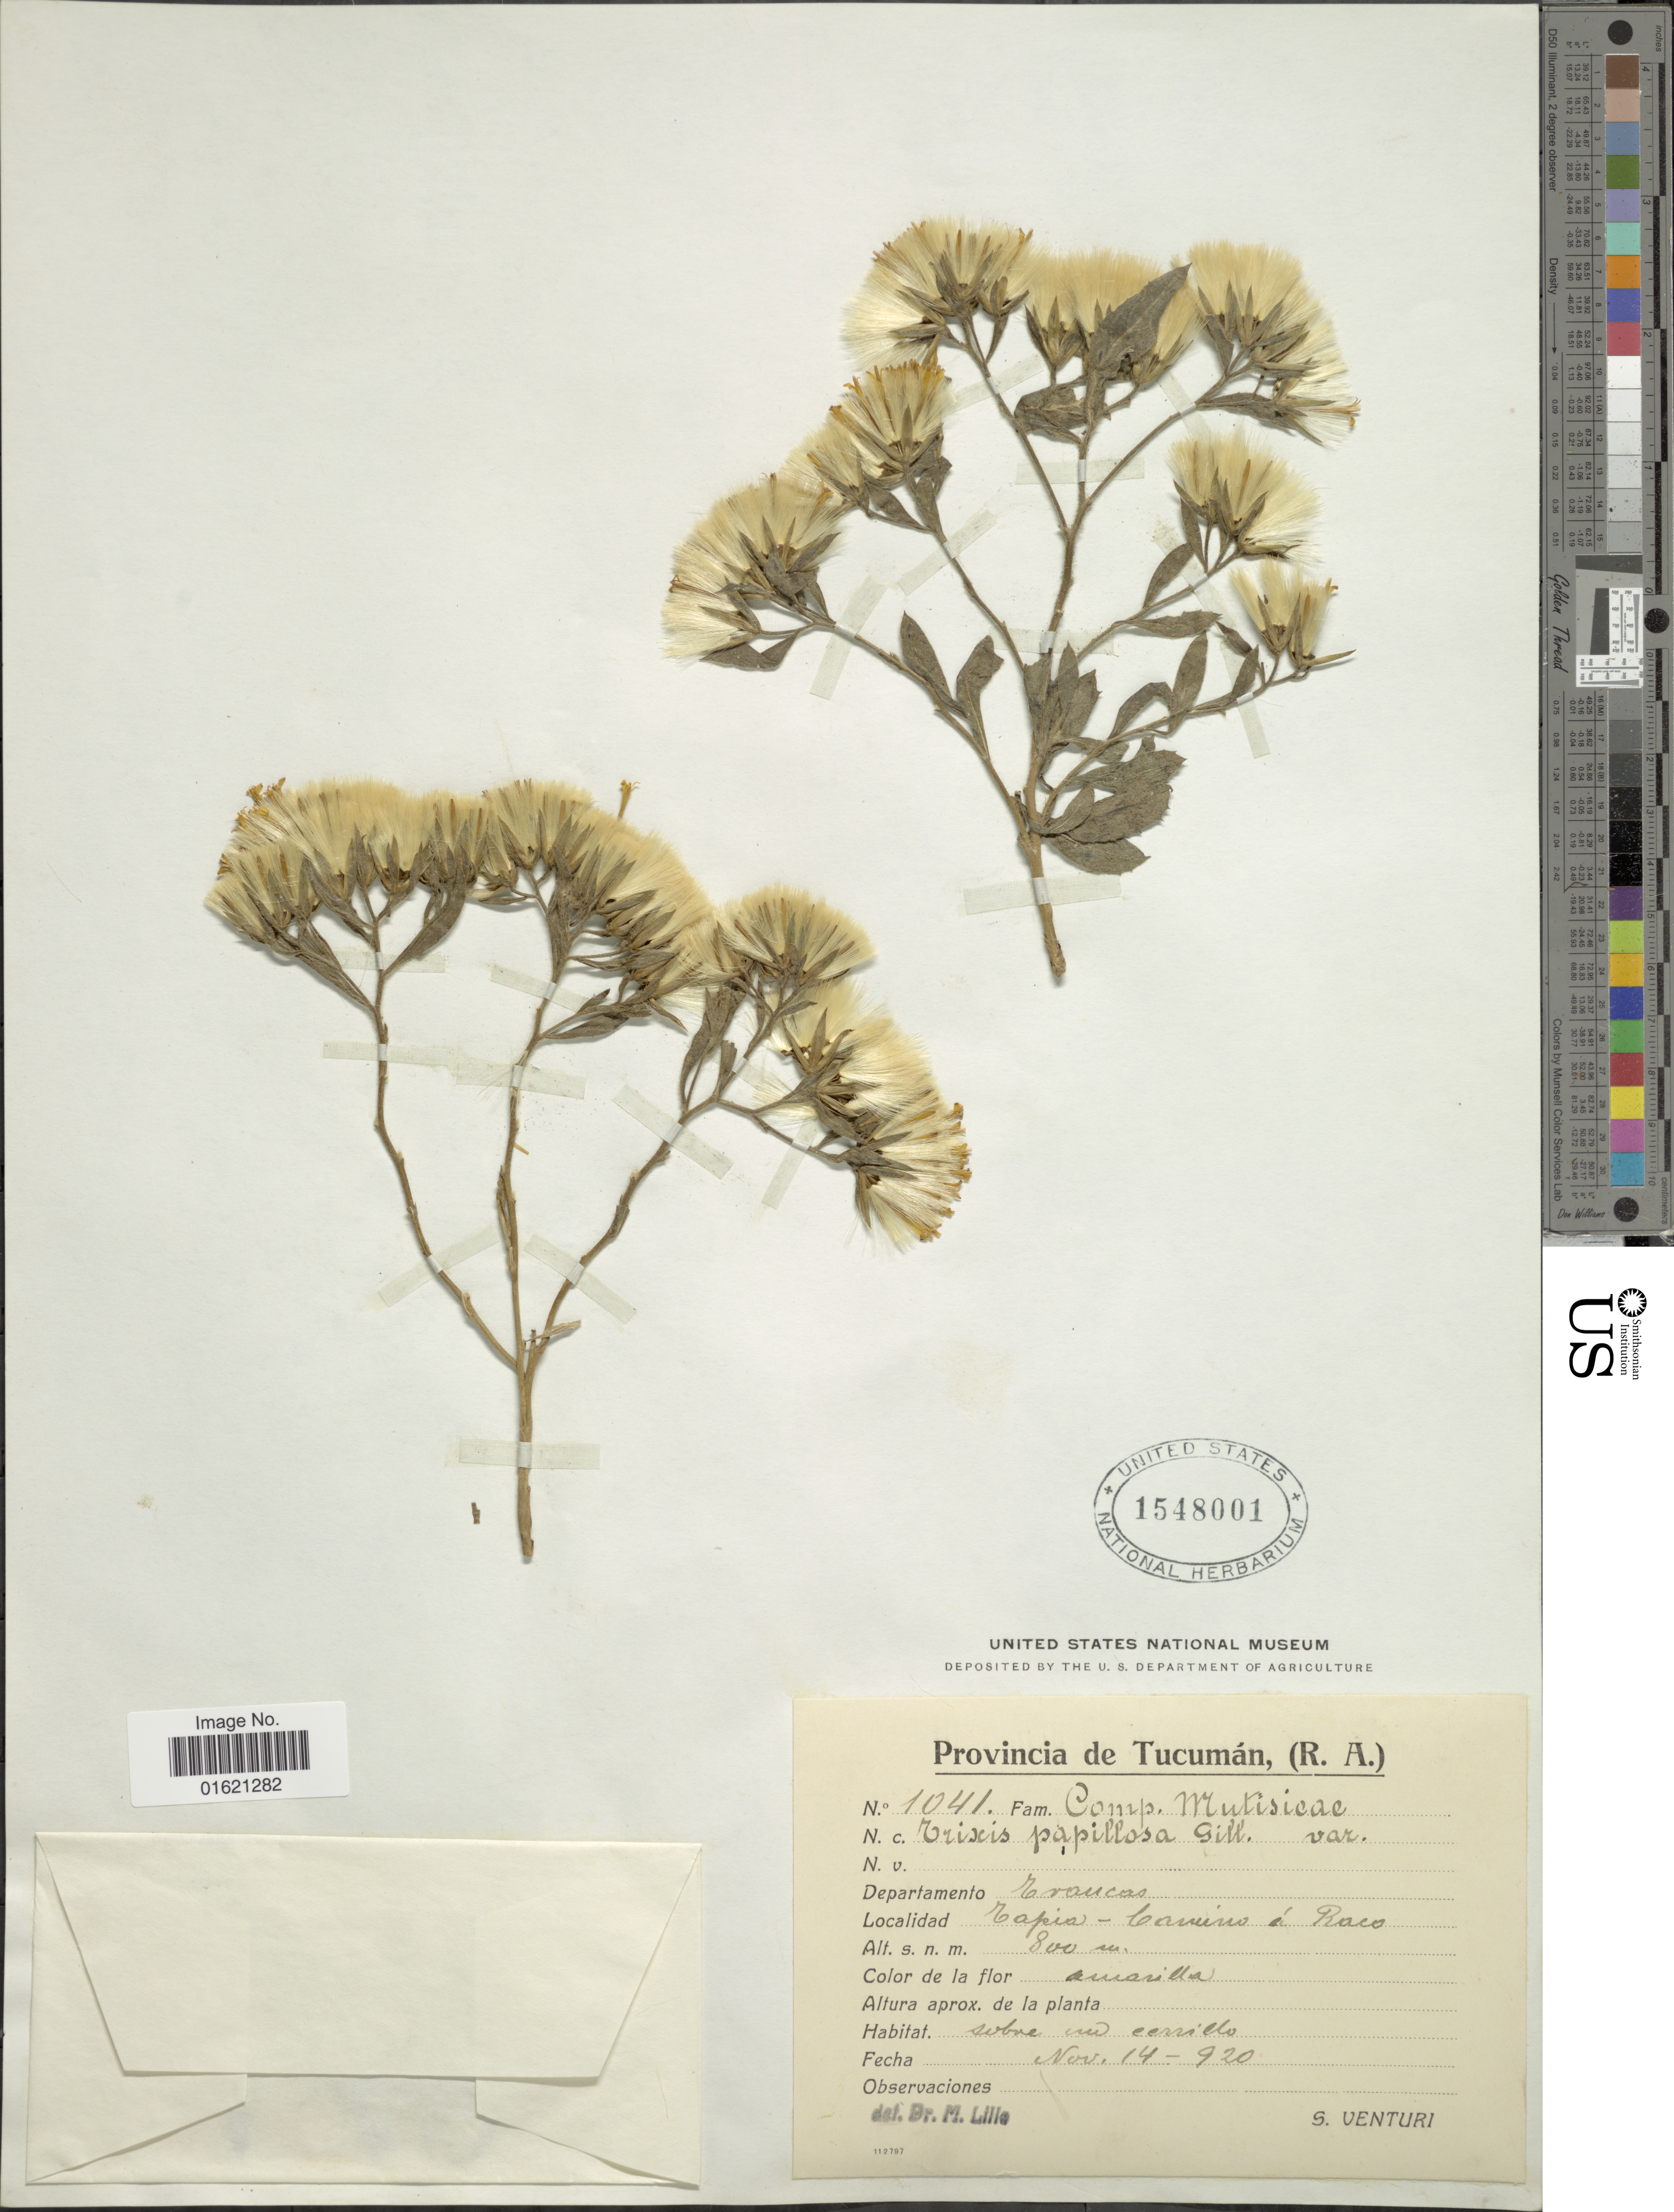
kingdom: Plantae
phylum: Tracheophyta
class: Magnoliopsida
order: Asterales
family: Asteraceae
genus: Trixis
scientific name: Trixis cacalioides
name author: (Kunth) D. Don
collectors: S. Venturi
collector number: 1041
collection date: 1920-11-14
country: Argentina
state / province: Tucumán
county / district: Trancas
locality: Tapia - camino de Raco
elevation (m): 800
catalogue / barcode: US 1548001